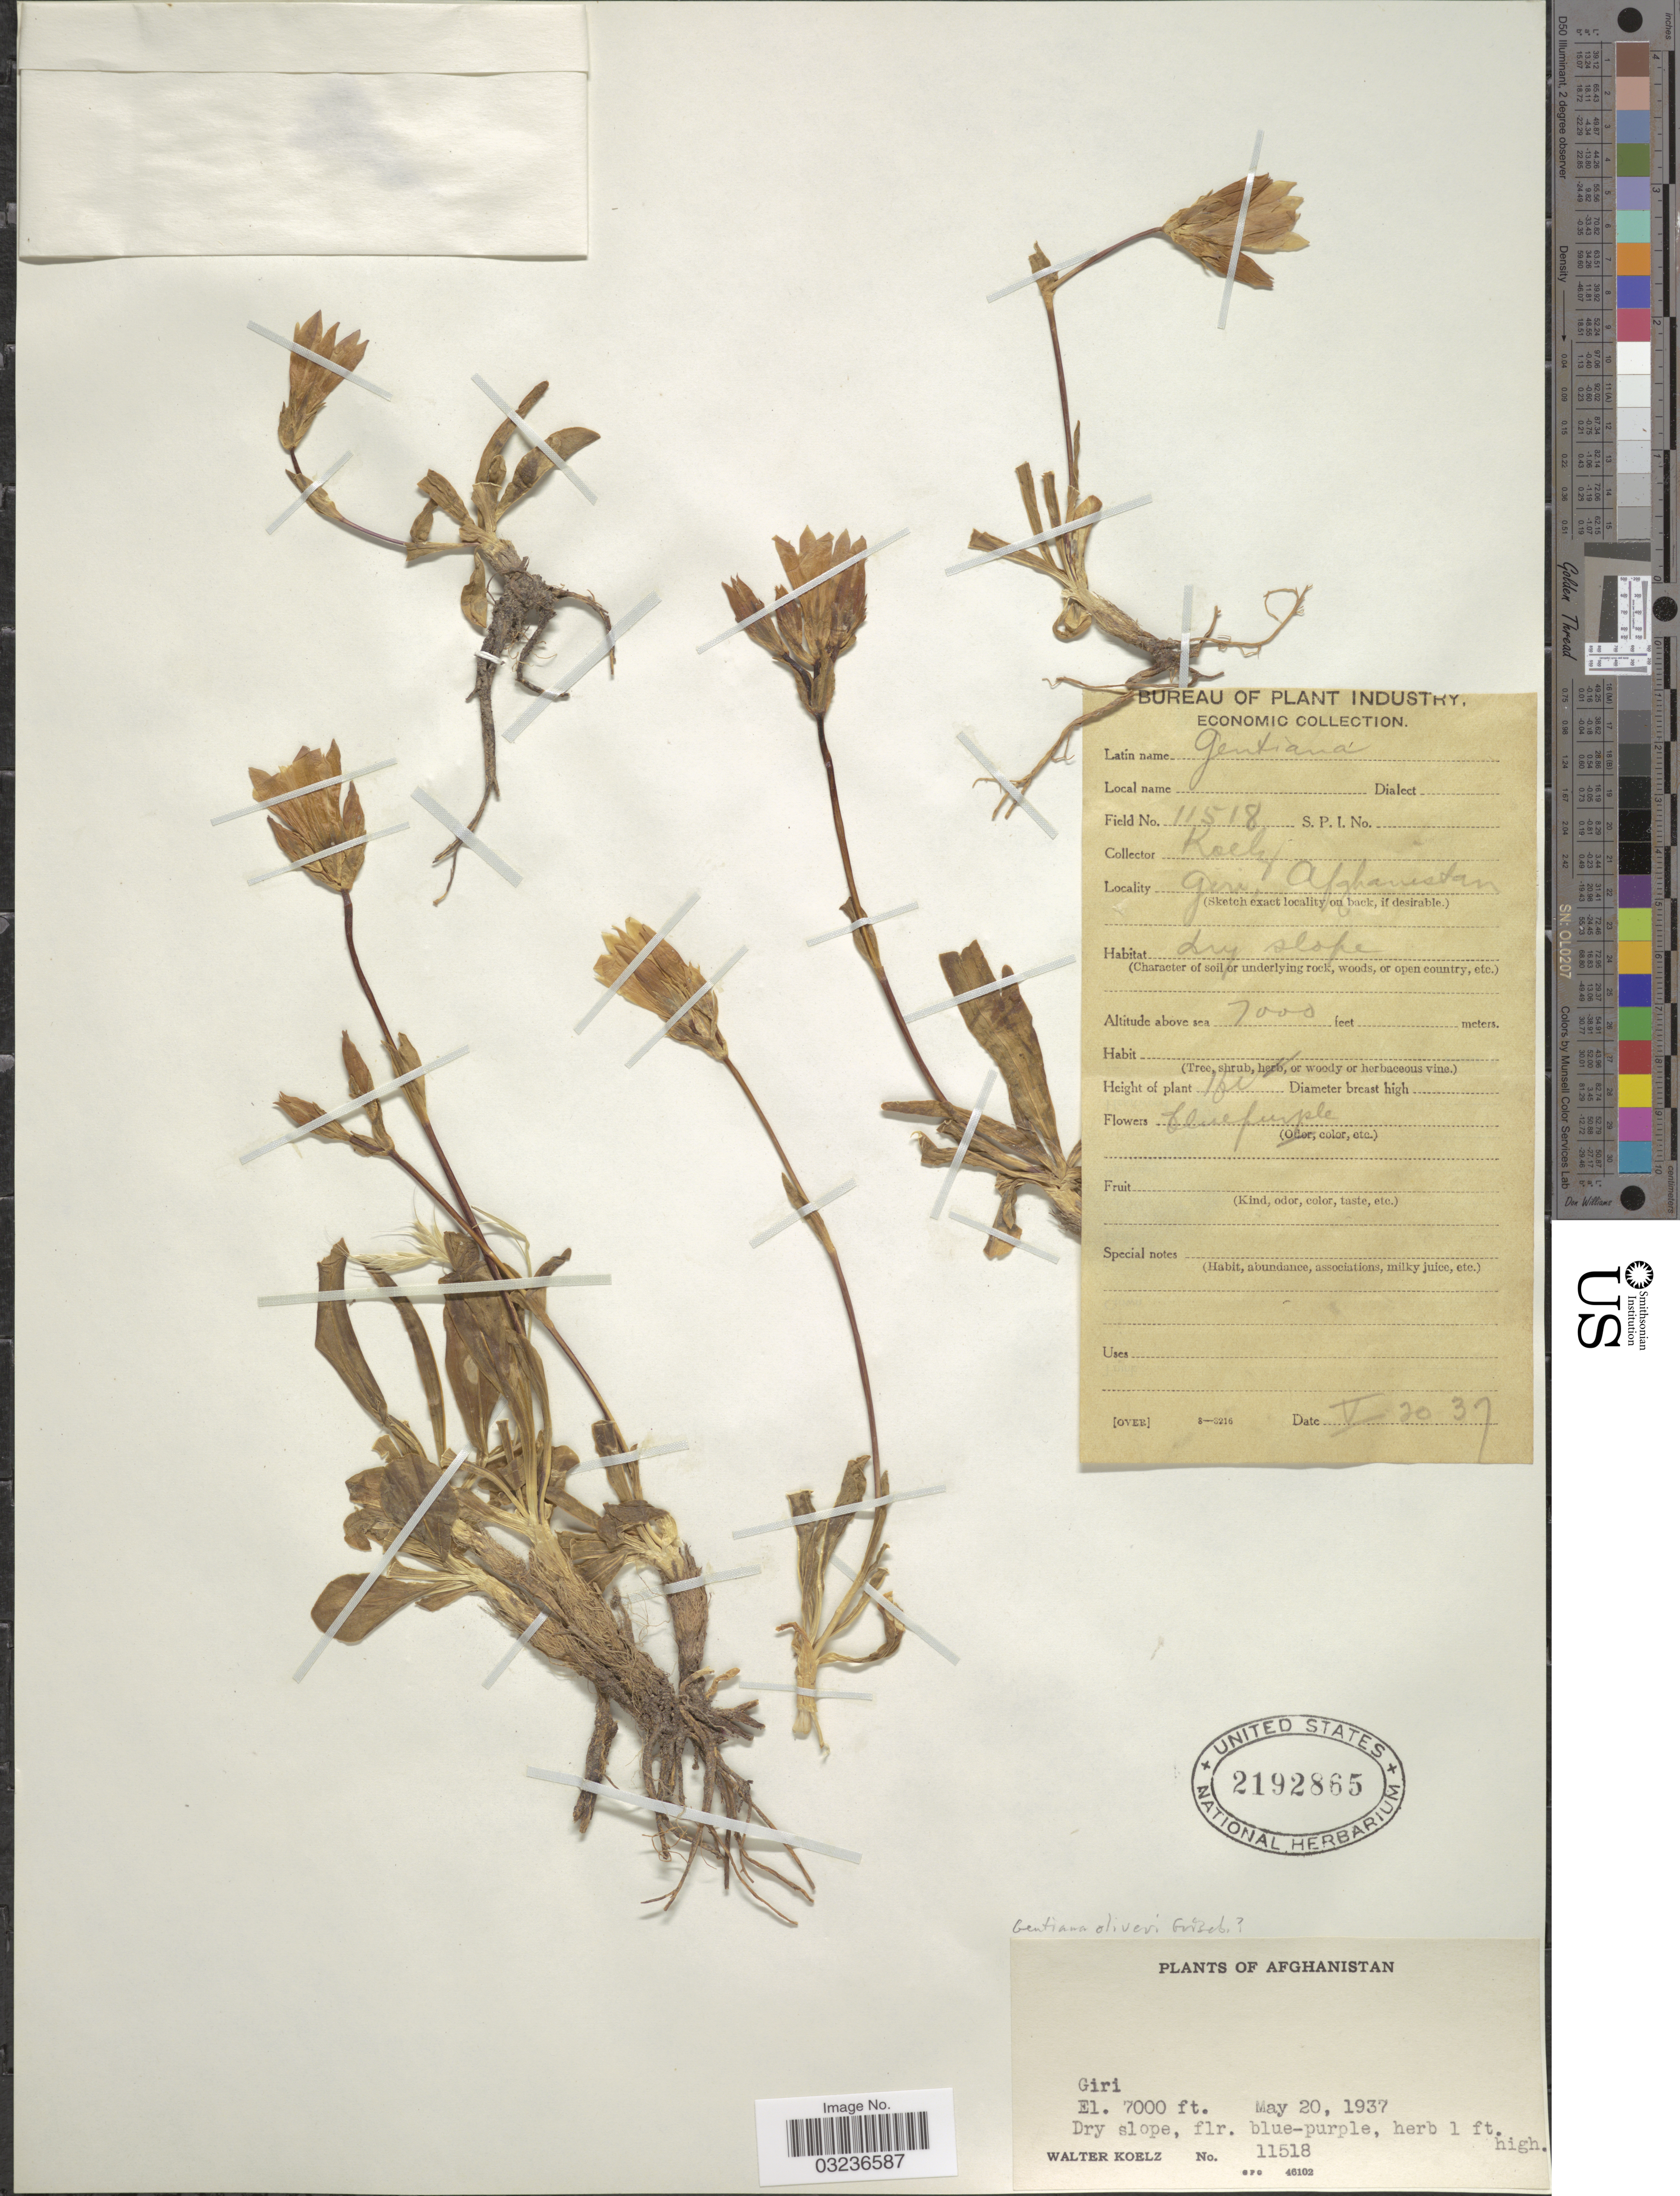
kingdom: Plantae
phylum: Tracheophyta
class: Magnoliopsida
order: Gentianales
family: Gentianaceae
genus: Gentiana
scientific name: Gentiana decumbens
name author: L. f.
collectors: W. N. Koelz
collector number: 11518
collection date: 1937-05-20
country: Afghanistan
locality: Giri.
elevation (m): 2134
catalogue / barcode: US 2192865